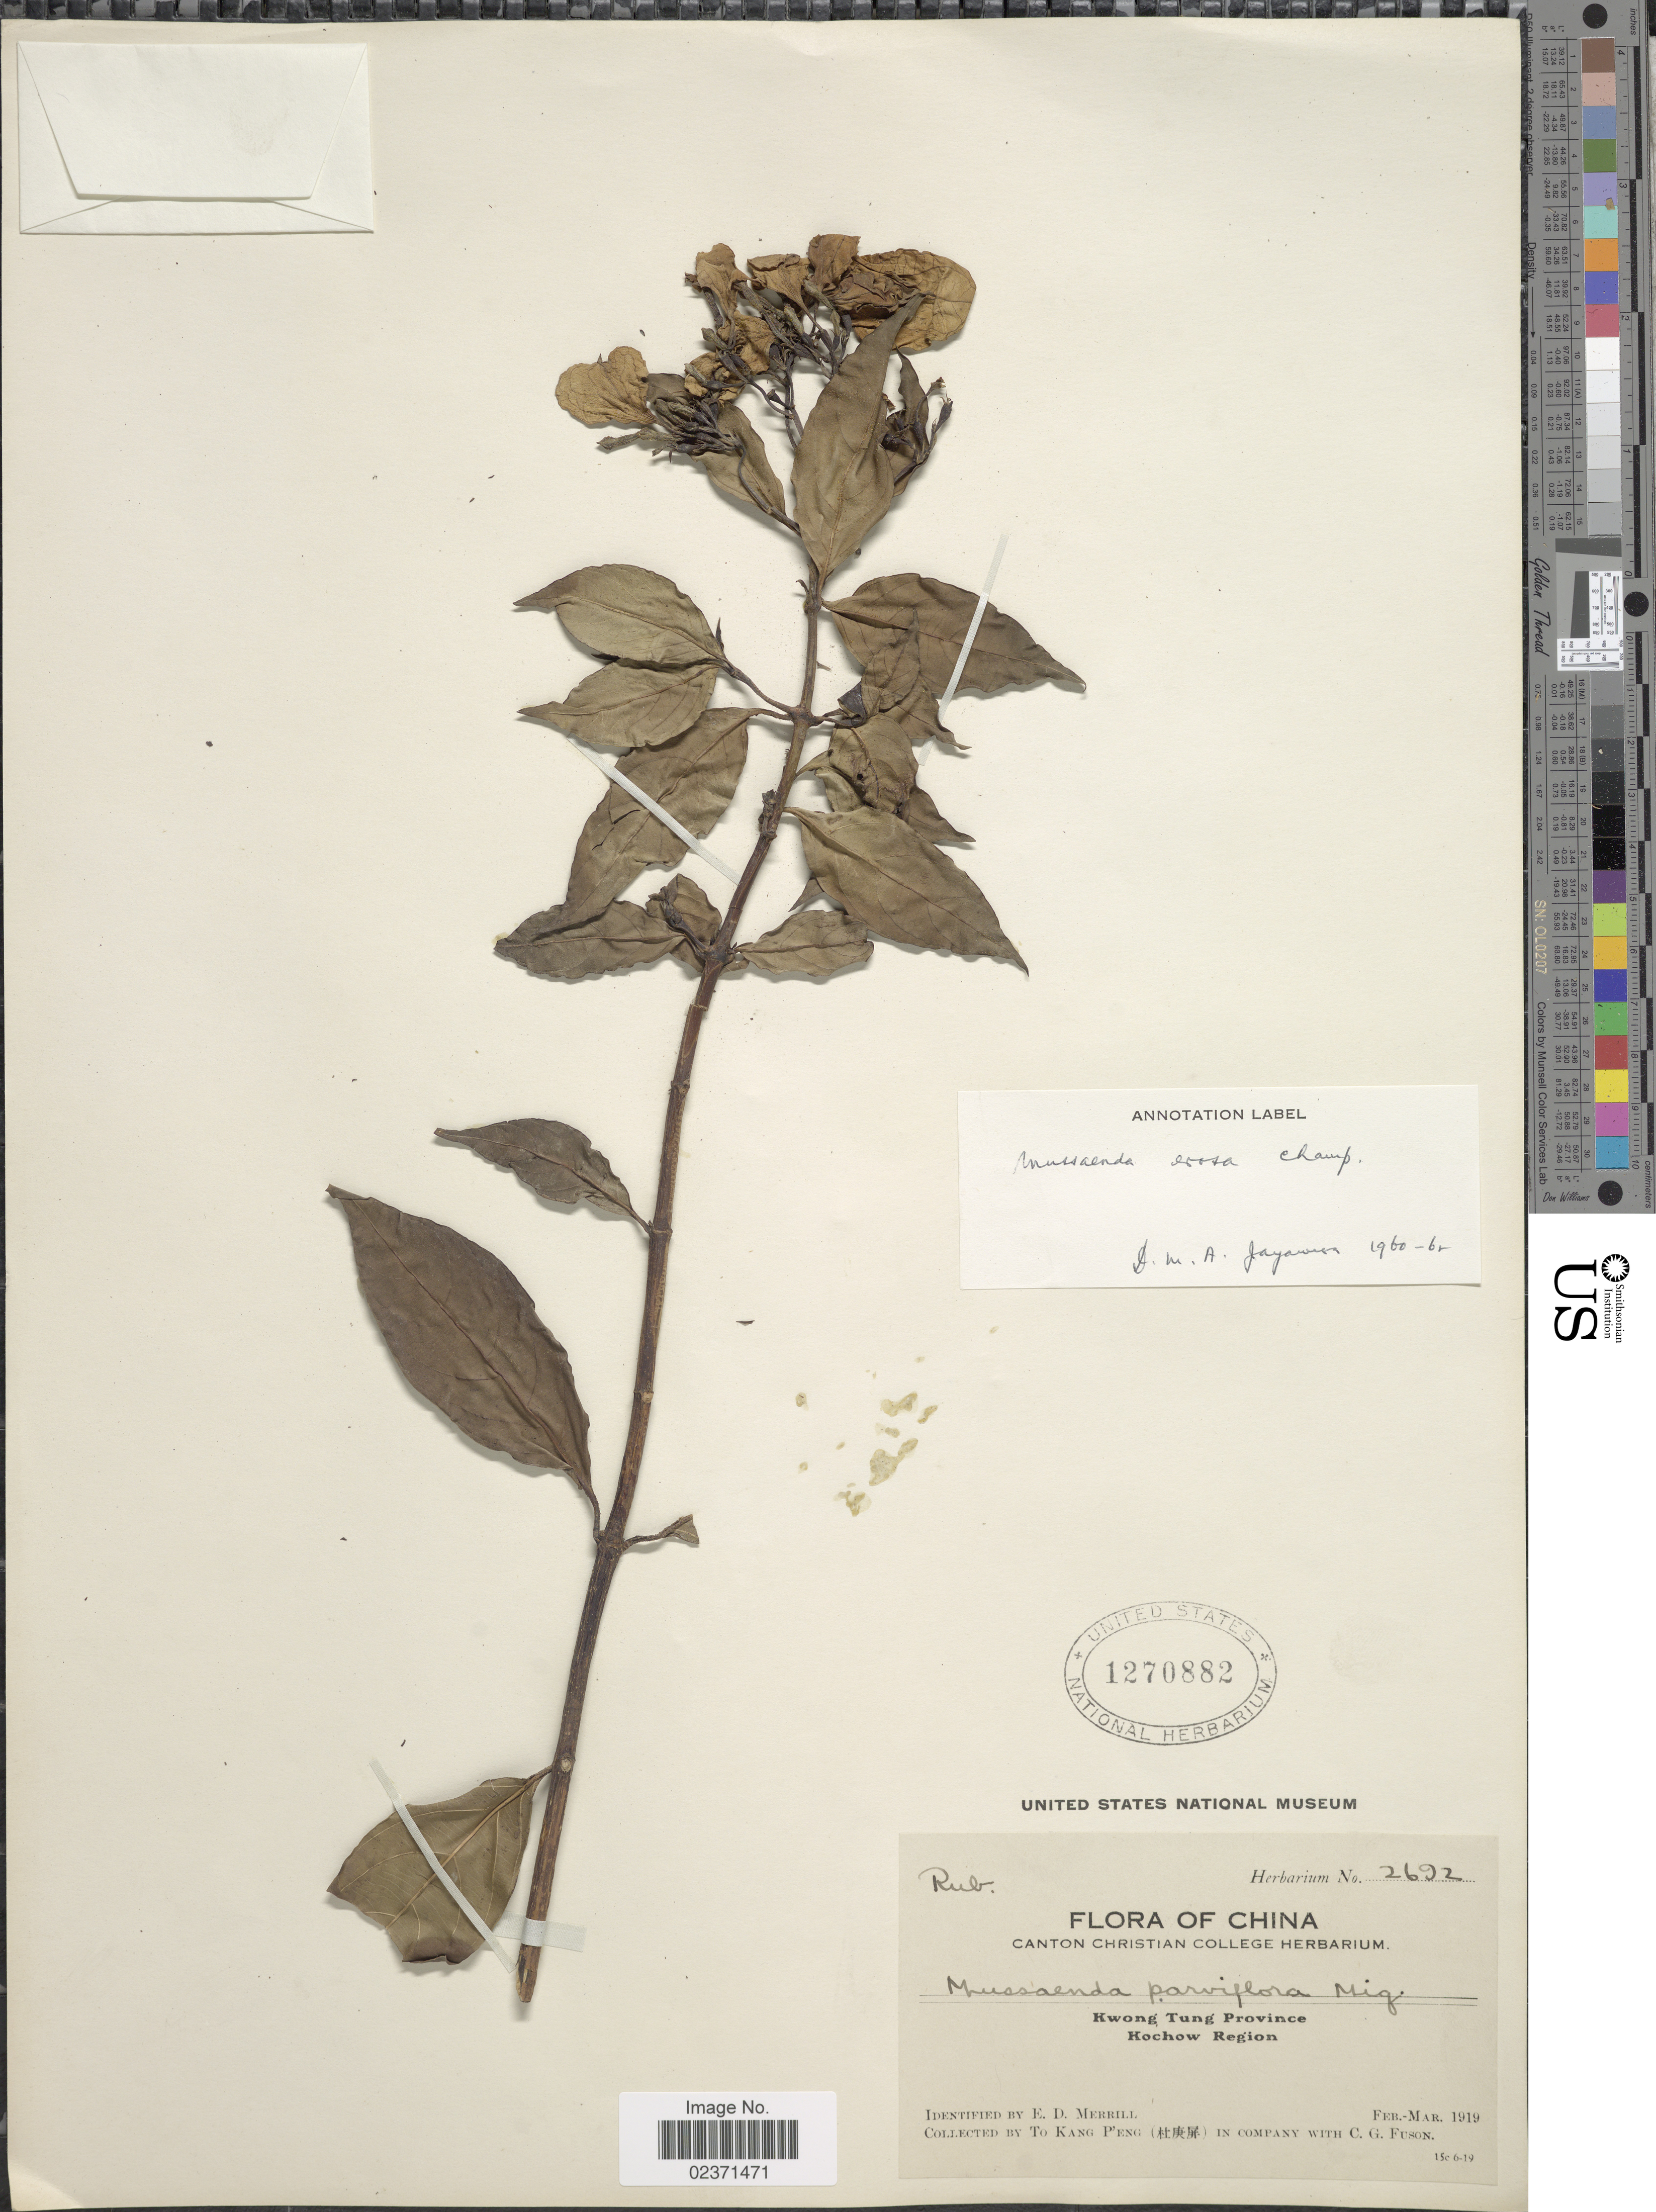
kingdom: Plantae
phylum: Tracheophyta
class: Magnoliopsida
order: Gentianales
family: Rubiaceae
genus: Mussaenda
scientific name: Mussaenda erosa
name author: Champ. ex Benth.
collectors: To Kang P'eng & C. Fuson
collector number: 2692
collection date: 1919-02/1919-03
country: China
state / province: Guangdong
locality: Kwong Tung Province. Kochow Region.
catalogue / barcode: US 1270882